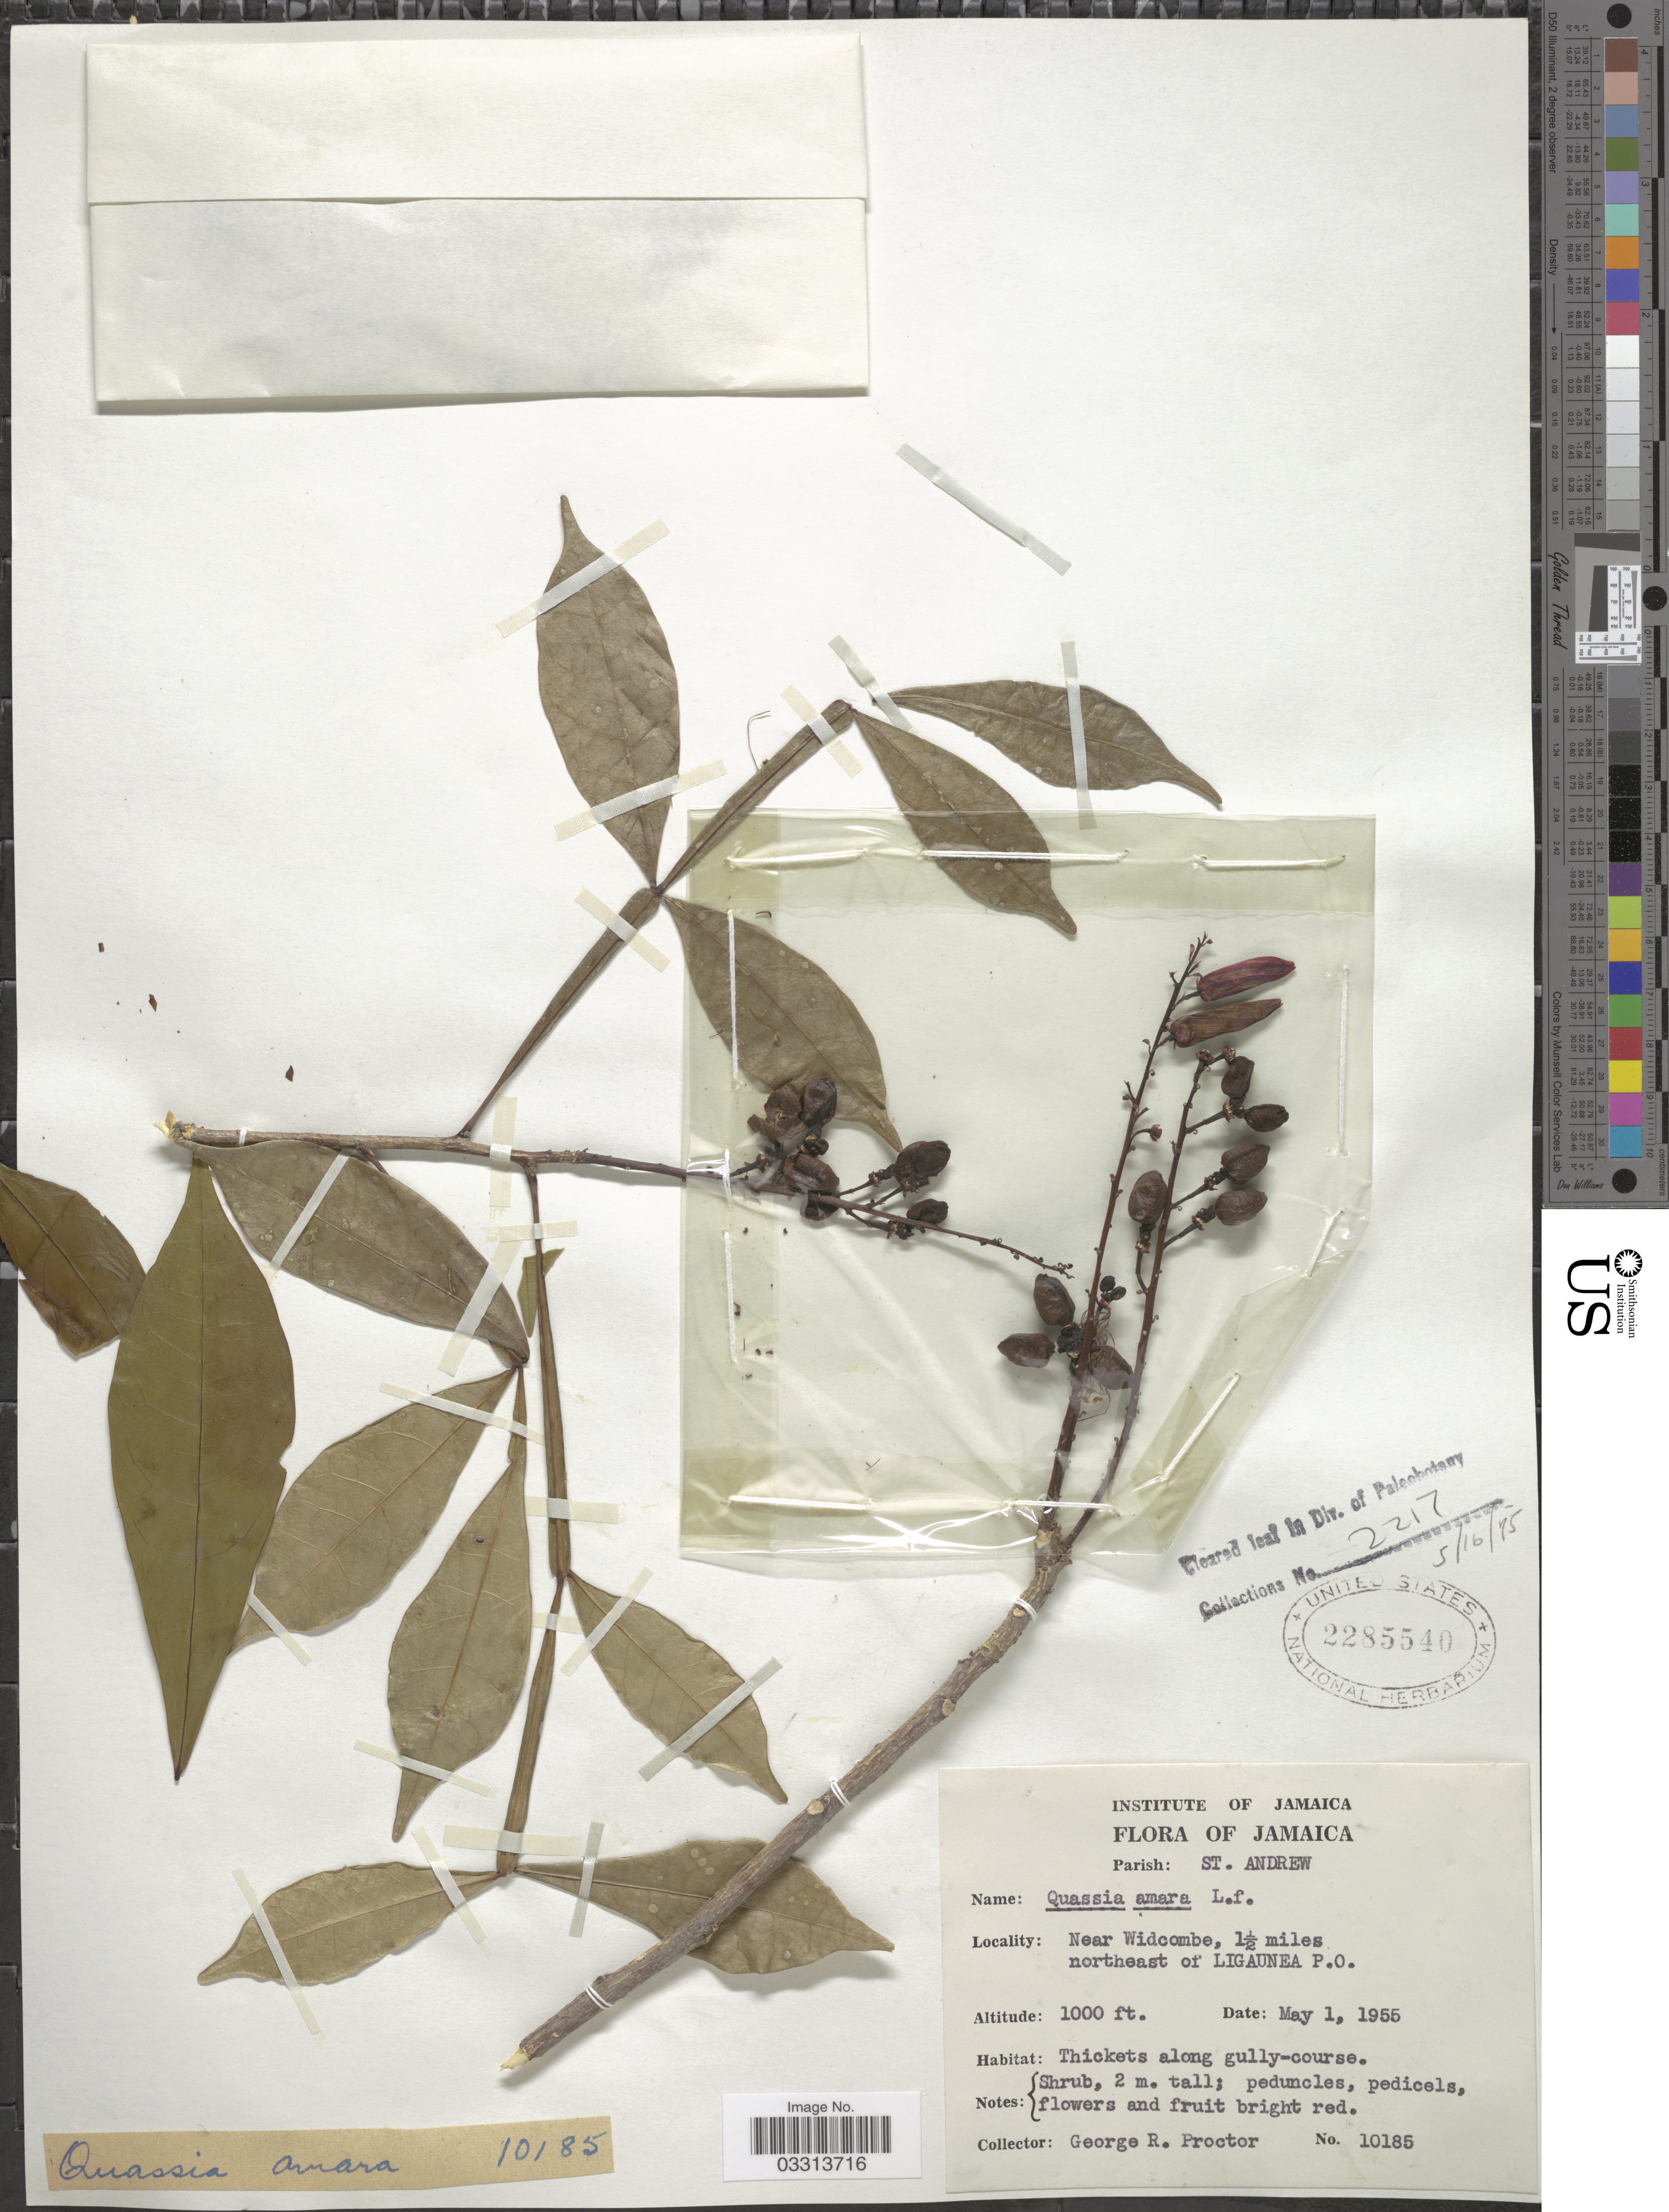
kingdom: Plantae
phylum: Tracheophyta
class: Magnoliopsida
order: Sapindales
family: Simaroubaceae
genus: Quassia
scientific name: Quassia amara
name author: L.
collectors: G. R. Proctor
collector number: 10185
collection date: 1955-05-01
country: Jamaica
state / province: Saint Andrew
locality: St. Andrew, Near Widcombe, 1½ miles northeast of Liguanea P.O.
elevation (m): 305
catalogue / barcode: US 2285540